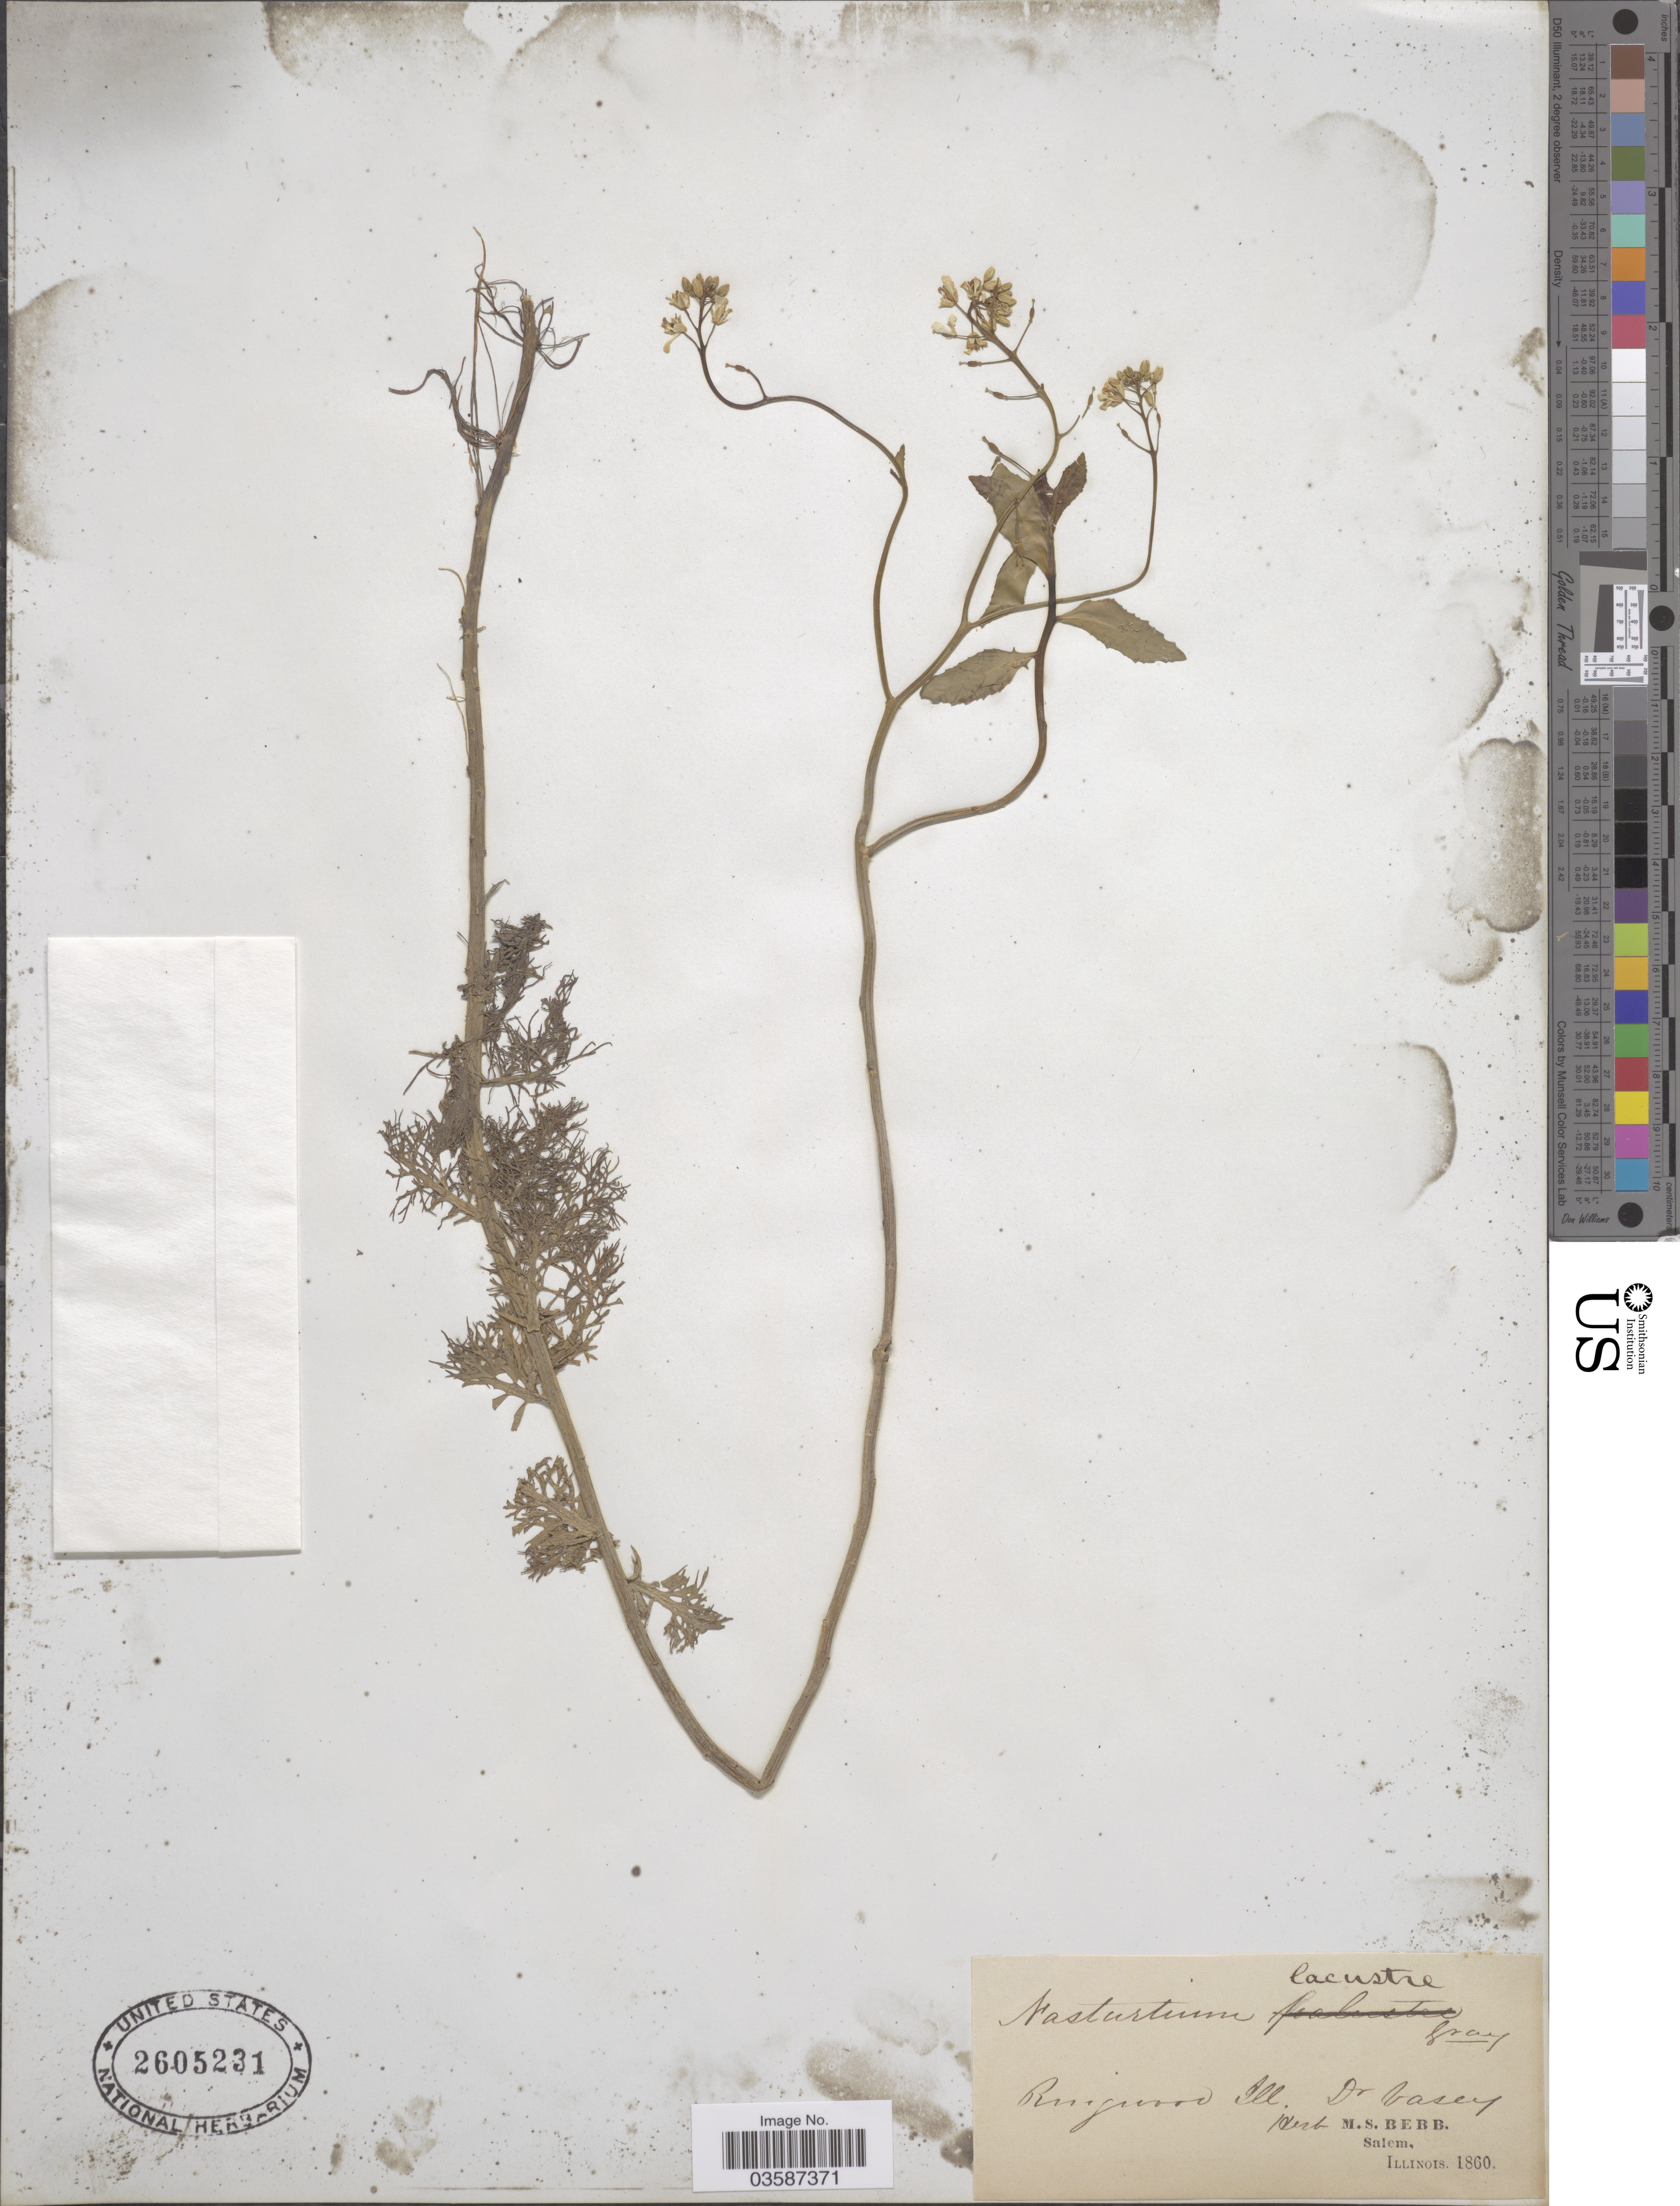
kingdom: Plantae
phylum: Tracheophyta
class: Magnoliopsida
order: Brassicales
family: Brassicaceae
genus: Rorippa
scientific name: Rorippa aquatica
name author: (Eaton) E.J. Palmer & Steyerm.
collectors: M. Bebb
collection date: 1860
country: United States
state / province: Illinois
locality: Ringwood.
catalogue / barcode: US 2605231